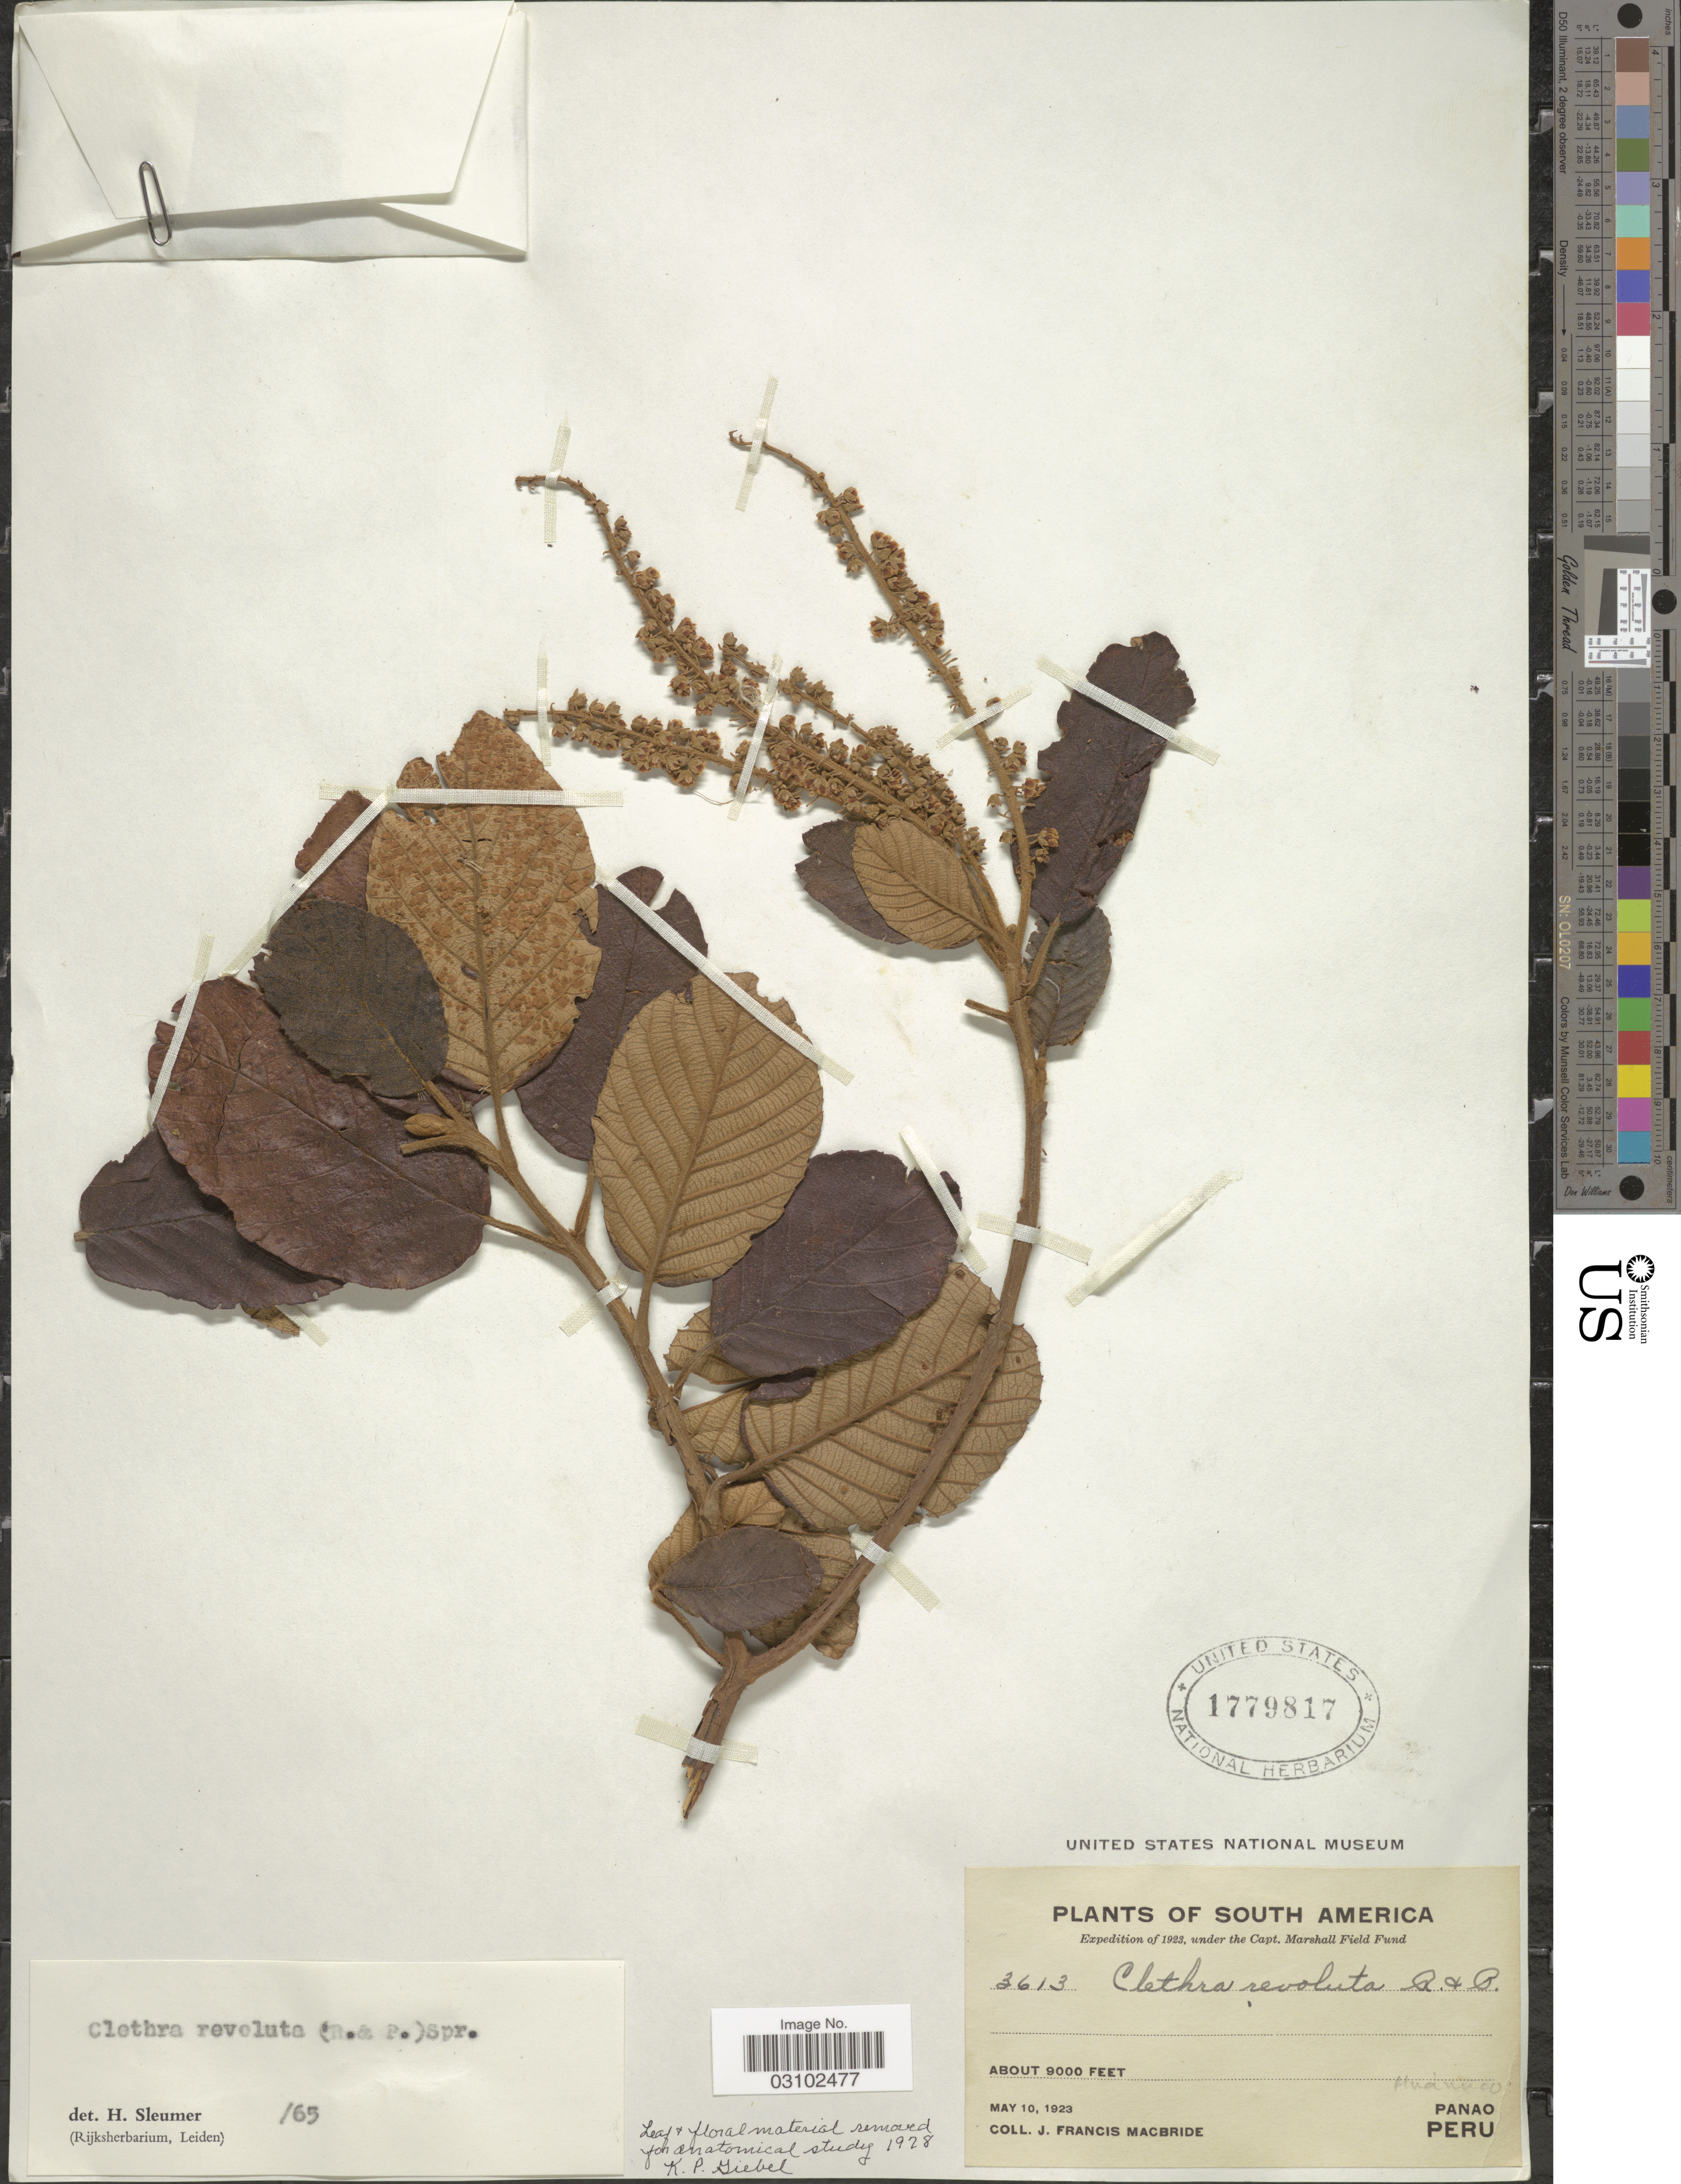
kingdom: Plantae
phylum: Tracheophyta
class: Magnoliopsida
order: Ericales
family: Clethraceae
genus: Clethra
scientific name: Clethra revoluta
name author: (Ruiz & Pav.) Spreng.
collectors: J. F. Macbride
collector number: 3613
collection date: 1923-05-10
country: Peru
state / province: Huánuco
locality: Panao.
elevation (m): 2743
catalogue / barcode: US 1779817